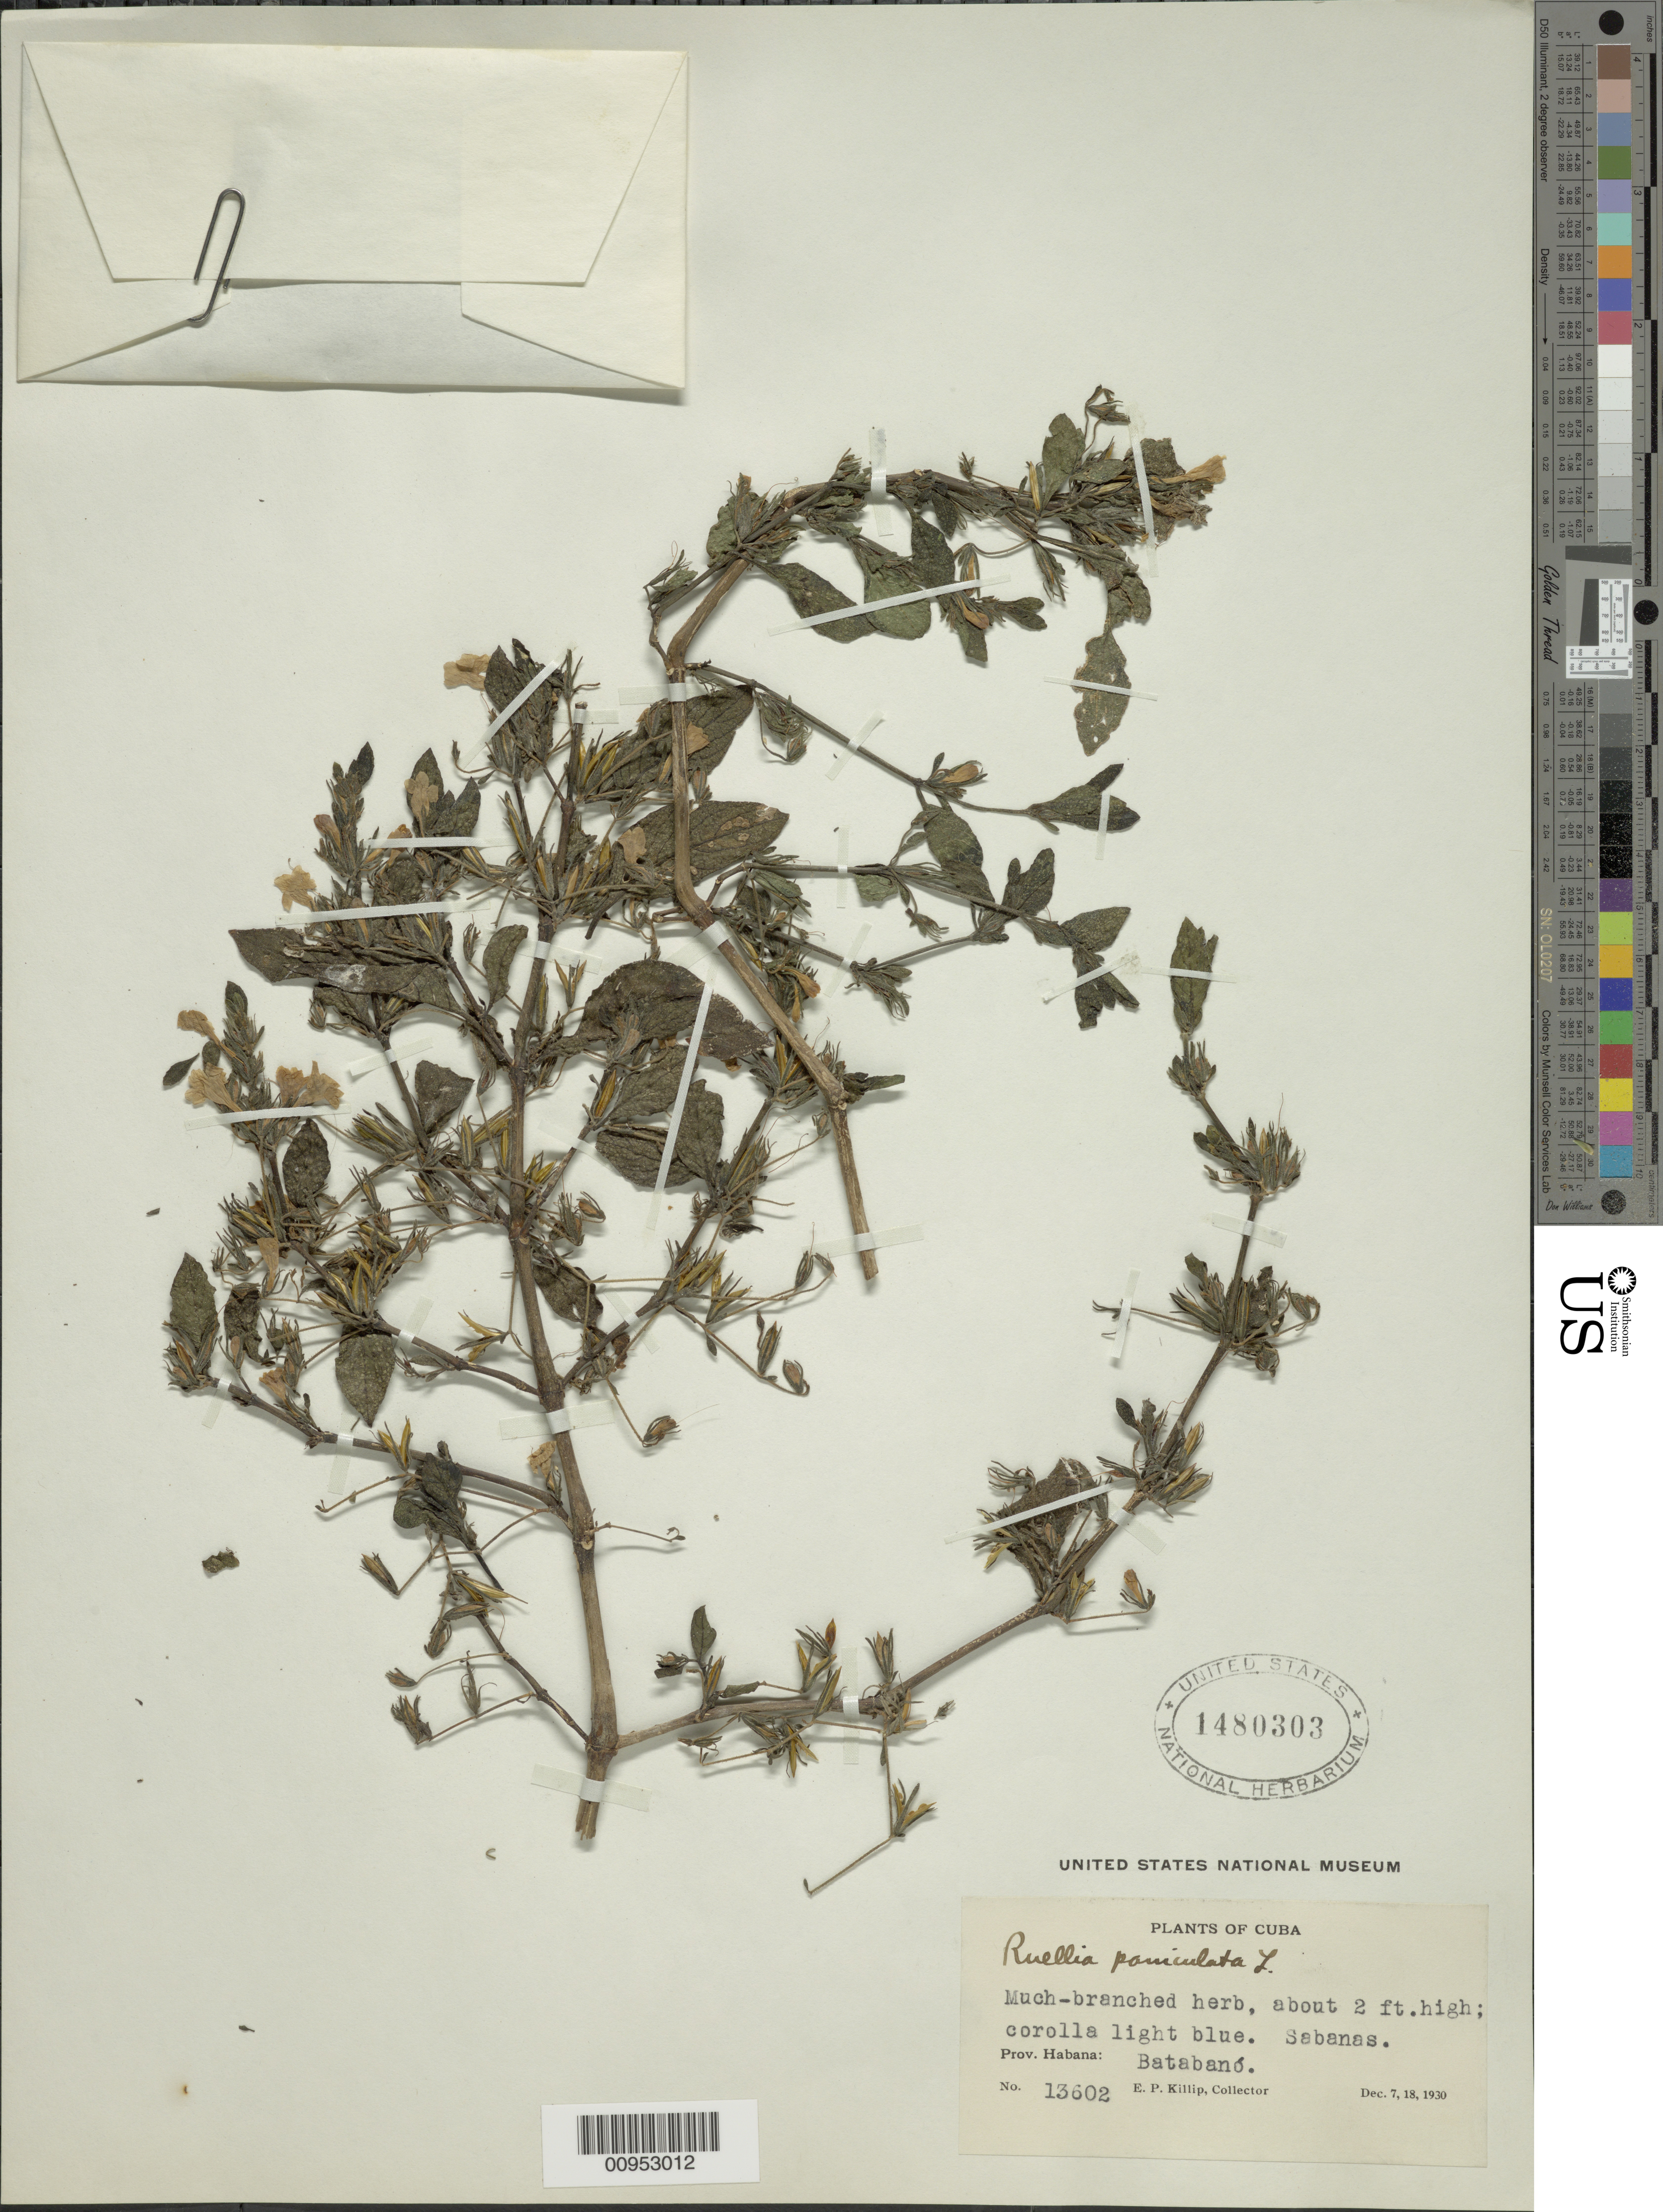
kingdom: Plantae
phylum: Tracheophyta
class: Magnoliopsida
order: Lamiales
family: Acanthaceae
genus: Ruellia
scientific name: Ruellia paniculata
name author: L.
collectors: E. P. Killip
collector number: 13602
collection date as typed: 07 Dec 1930 and 18 Dec 1930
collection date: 1930-12-07,1930-12-18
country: Cuba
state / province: La Habana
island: Cuba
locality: Batabanó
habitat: Sabanas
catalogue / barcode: US 1480303